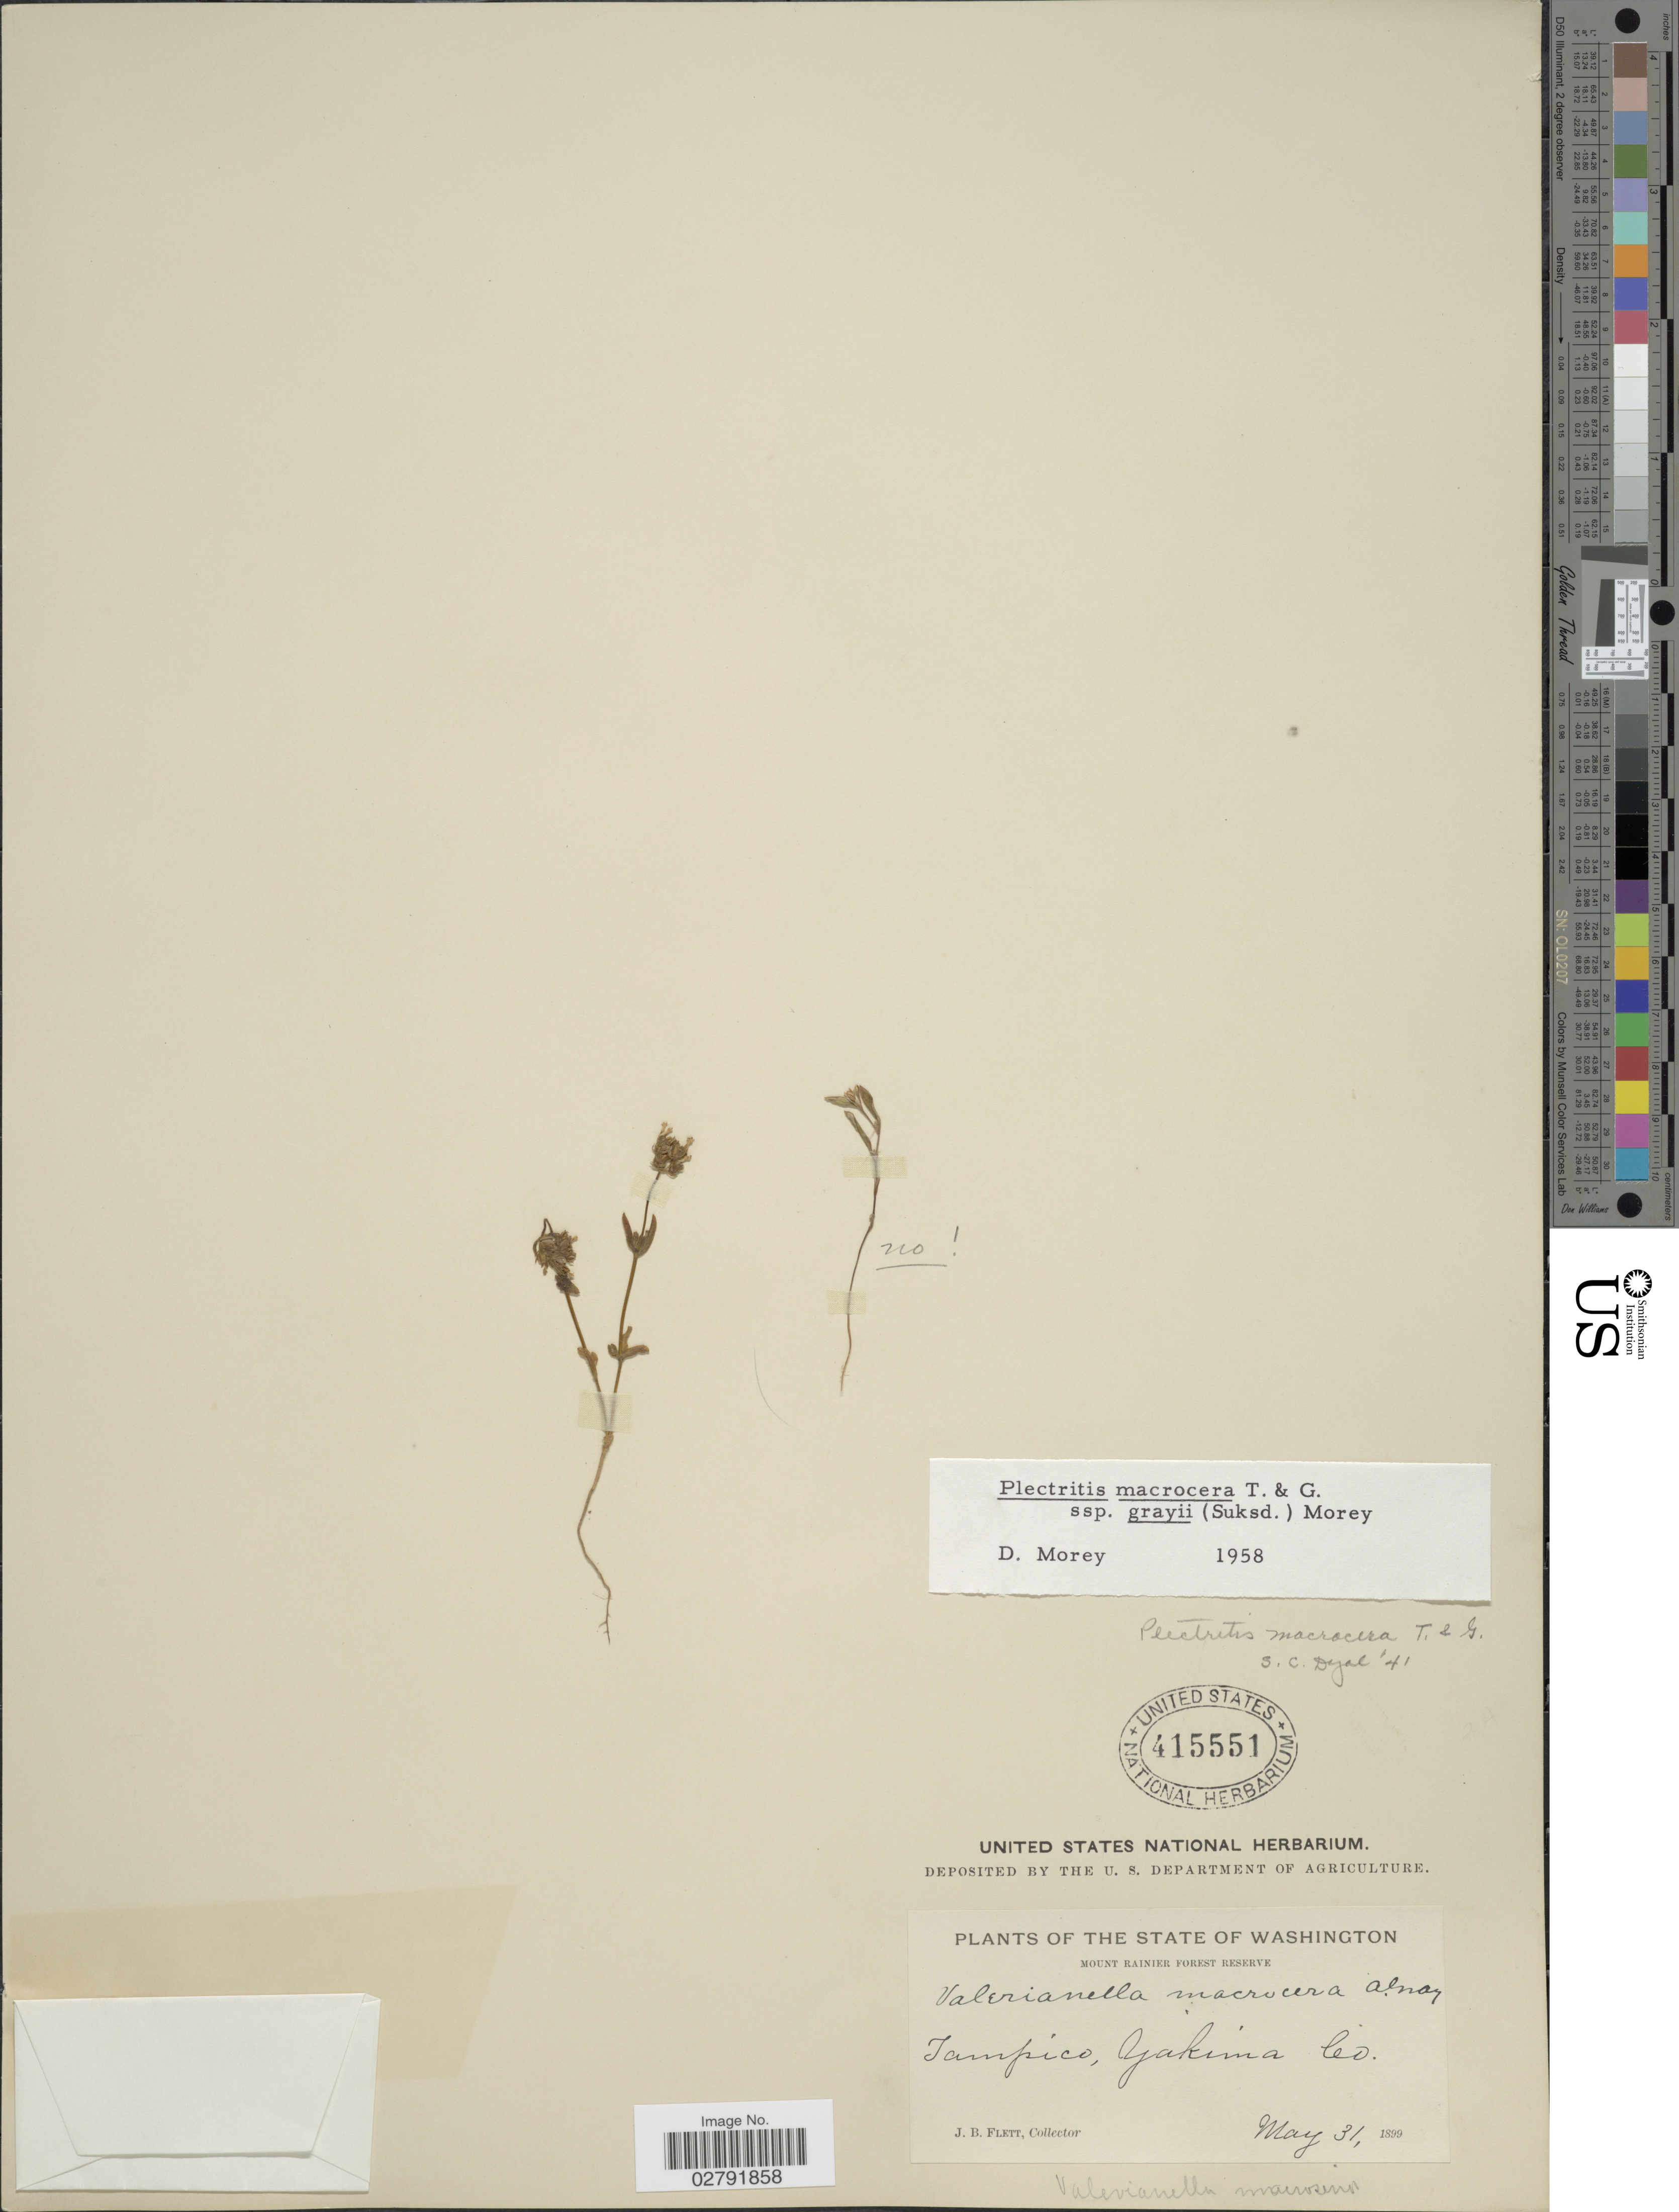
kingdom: Plantae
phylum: Tracheophyta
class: Magnoliopsida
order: Dipsacales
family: Caprifoliaceae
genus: Plectritis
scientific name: Plectritis macrocera subsp. grayi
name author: (Suksd.) Morey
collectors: J. Flett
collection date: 1899-05-31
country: United States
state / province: Washington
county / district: Yakima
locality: Mount Rainier Forest Reserve. Tampico, Yakima Co.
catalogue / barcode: US 415551